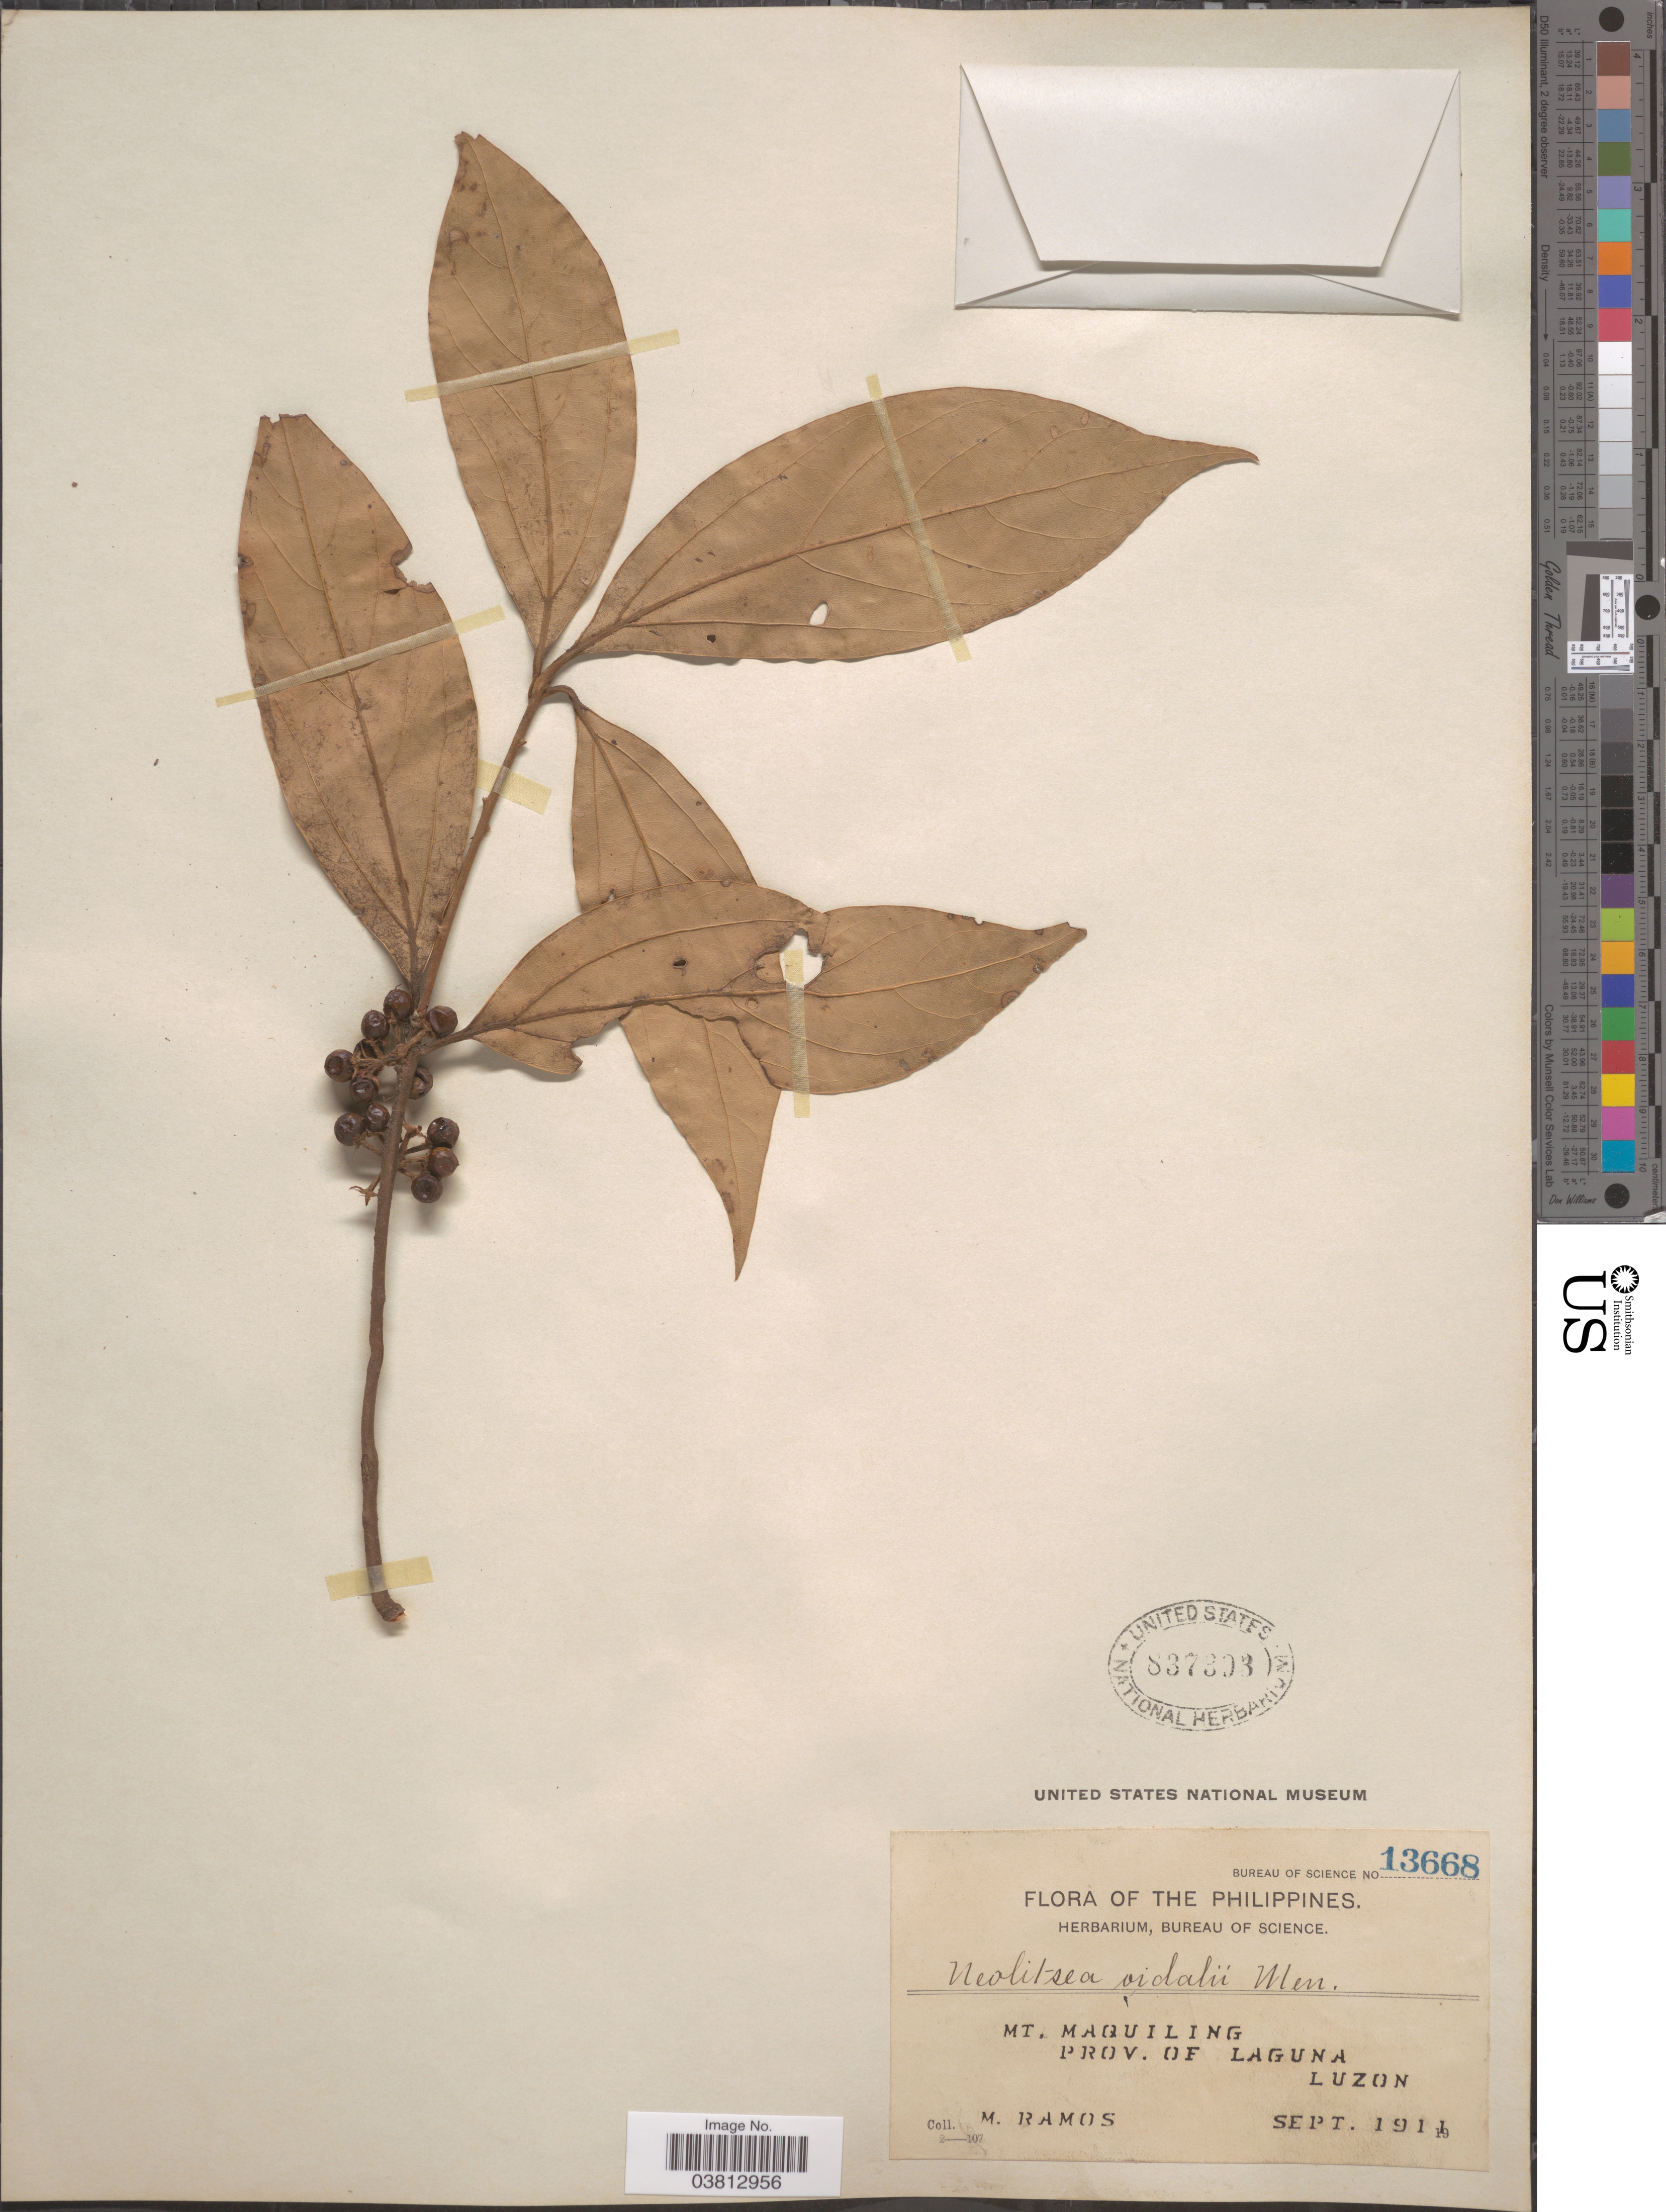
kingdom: Plantae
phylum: Tracheophyta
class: Magnoliopsida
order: Laurales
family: Lauraceae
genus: Neolitsea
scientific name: Neolitsea vidalii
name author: Merr.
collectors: M. Ramos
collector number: Bureau of Science 13668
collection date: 1911-09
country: Philippines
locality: Mt. Maquiling. Prov. of Laguna. Luzon.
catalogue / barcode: US 837303